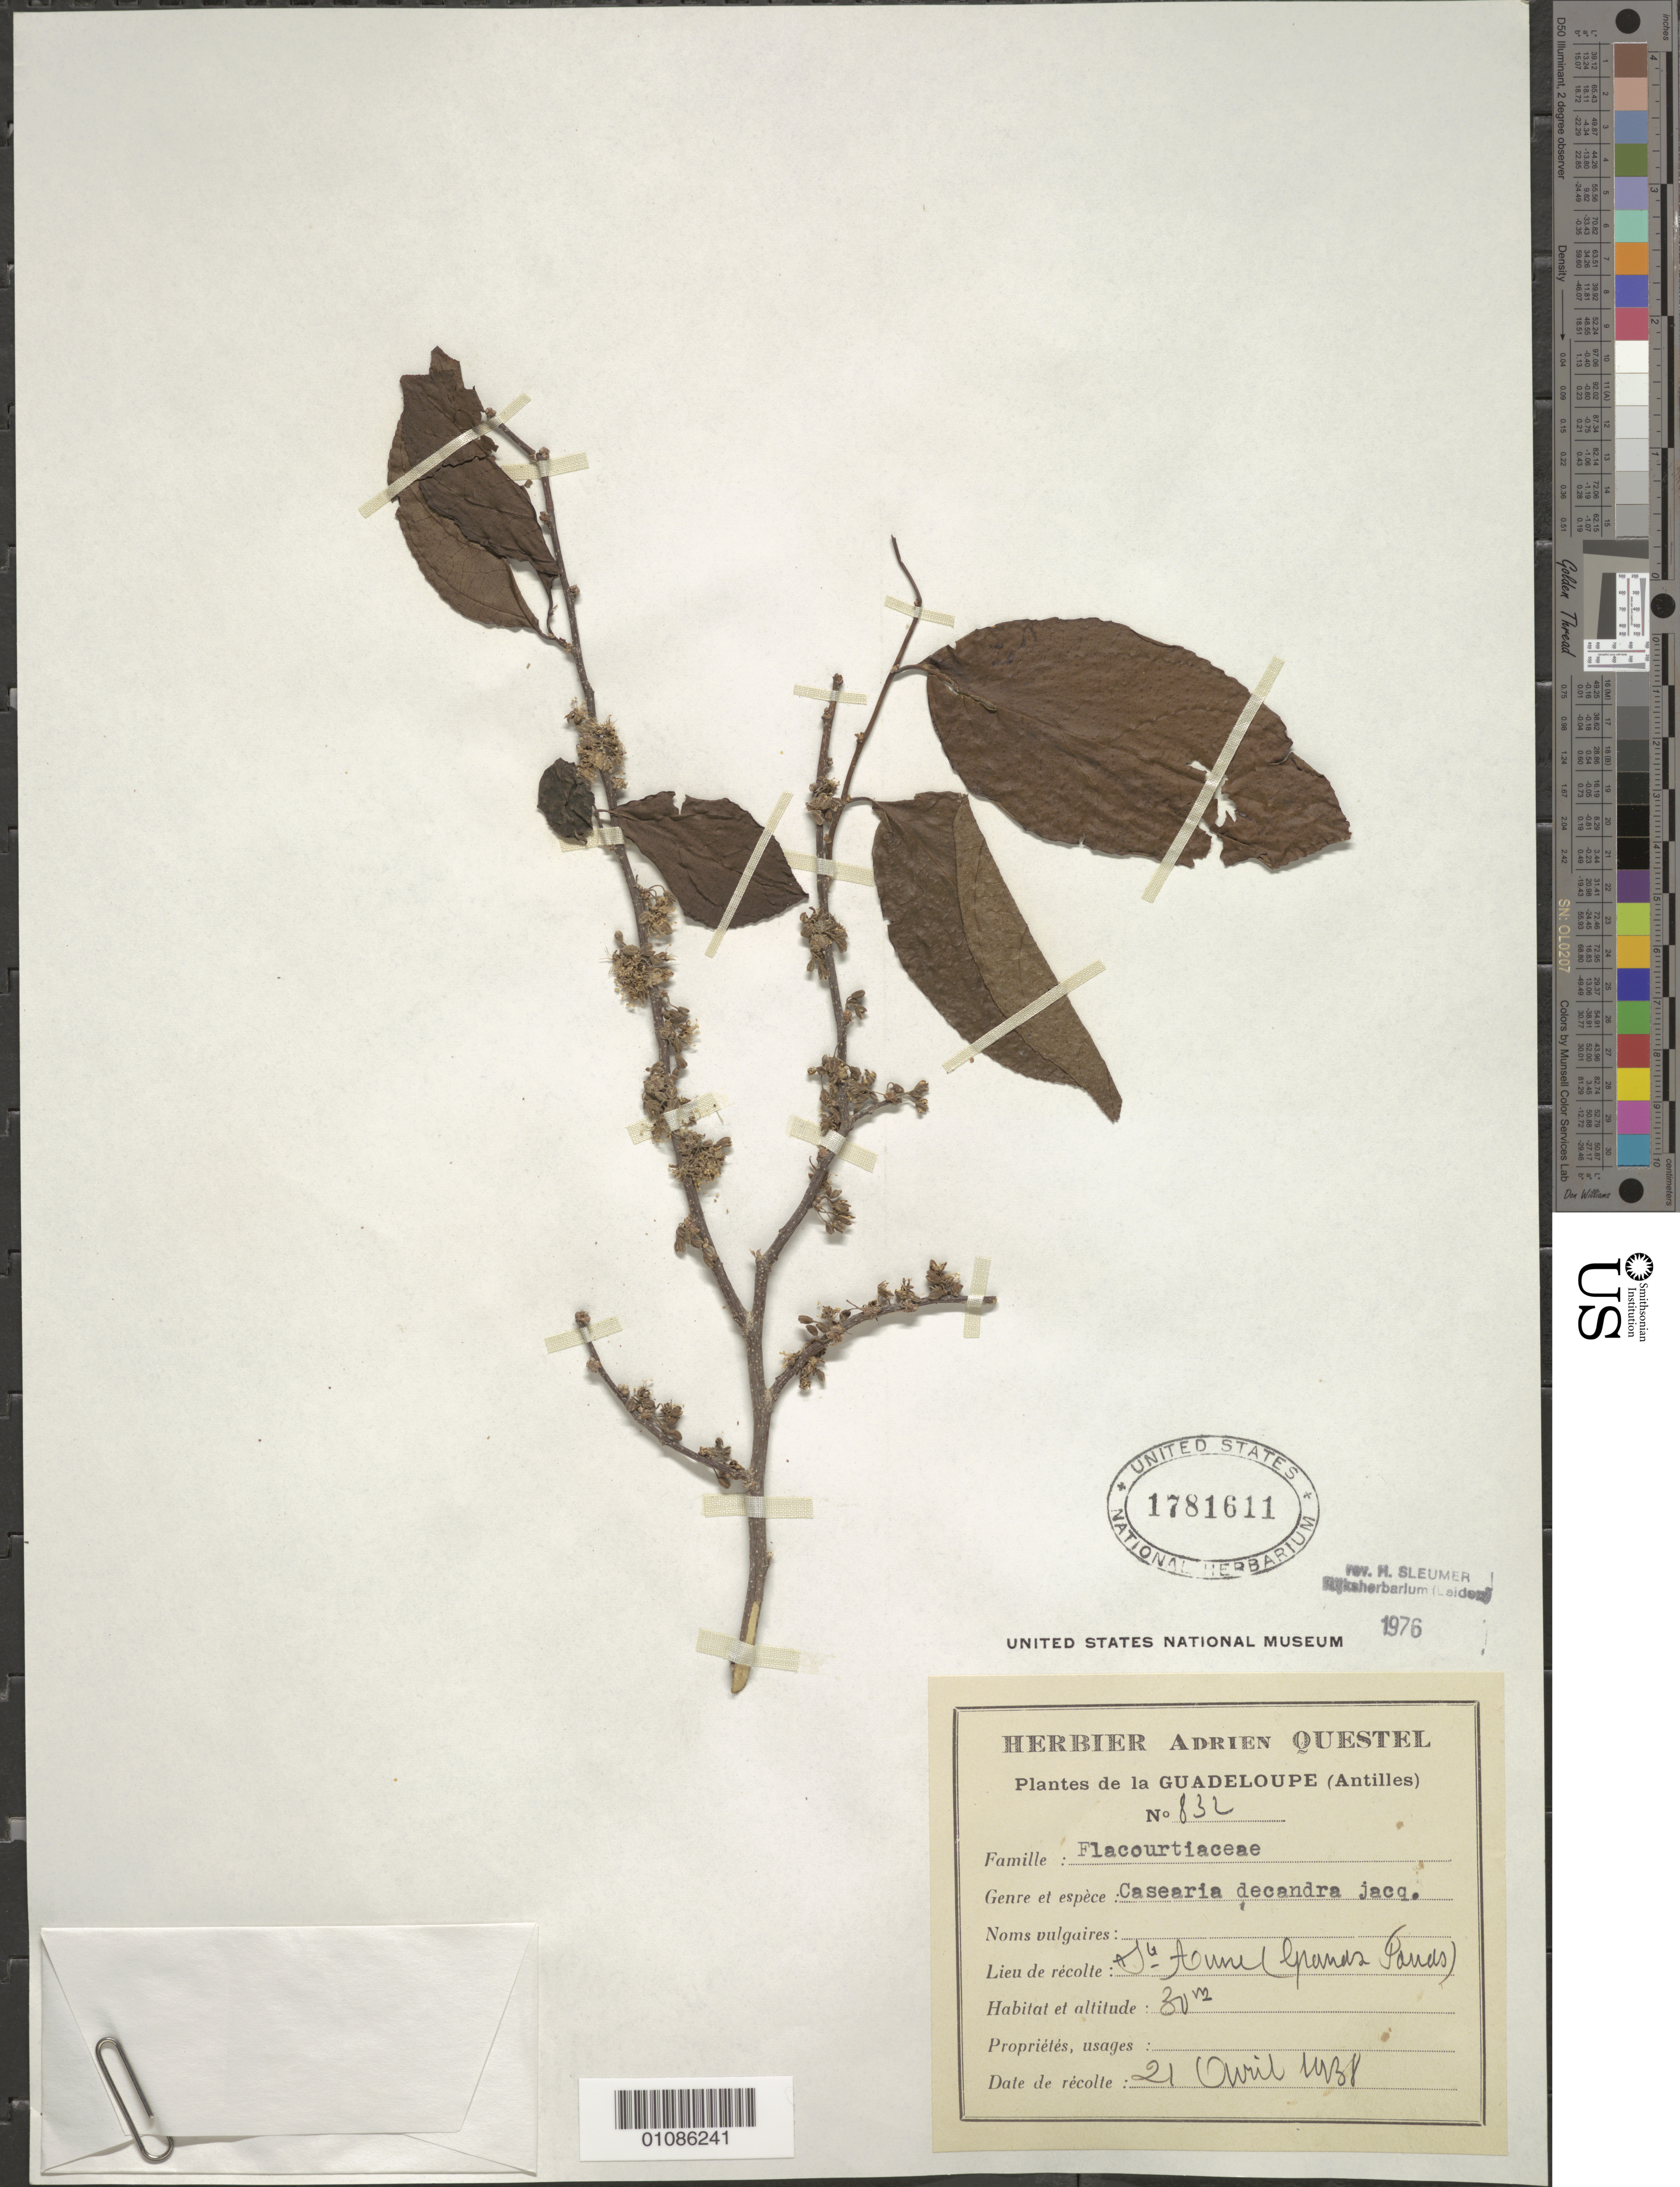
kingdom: Plantae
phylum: Tracheophyta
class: Magnoliopsida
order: Malpighiales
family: Salicaceae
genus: Casearia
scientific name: Casearia decandra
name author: Jacq.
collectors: A. Questel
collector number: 832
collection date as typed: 21 Oct 1938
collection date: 1938-10-21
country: Guadeloupe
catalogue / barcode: US 1781611